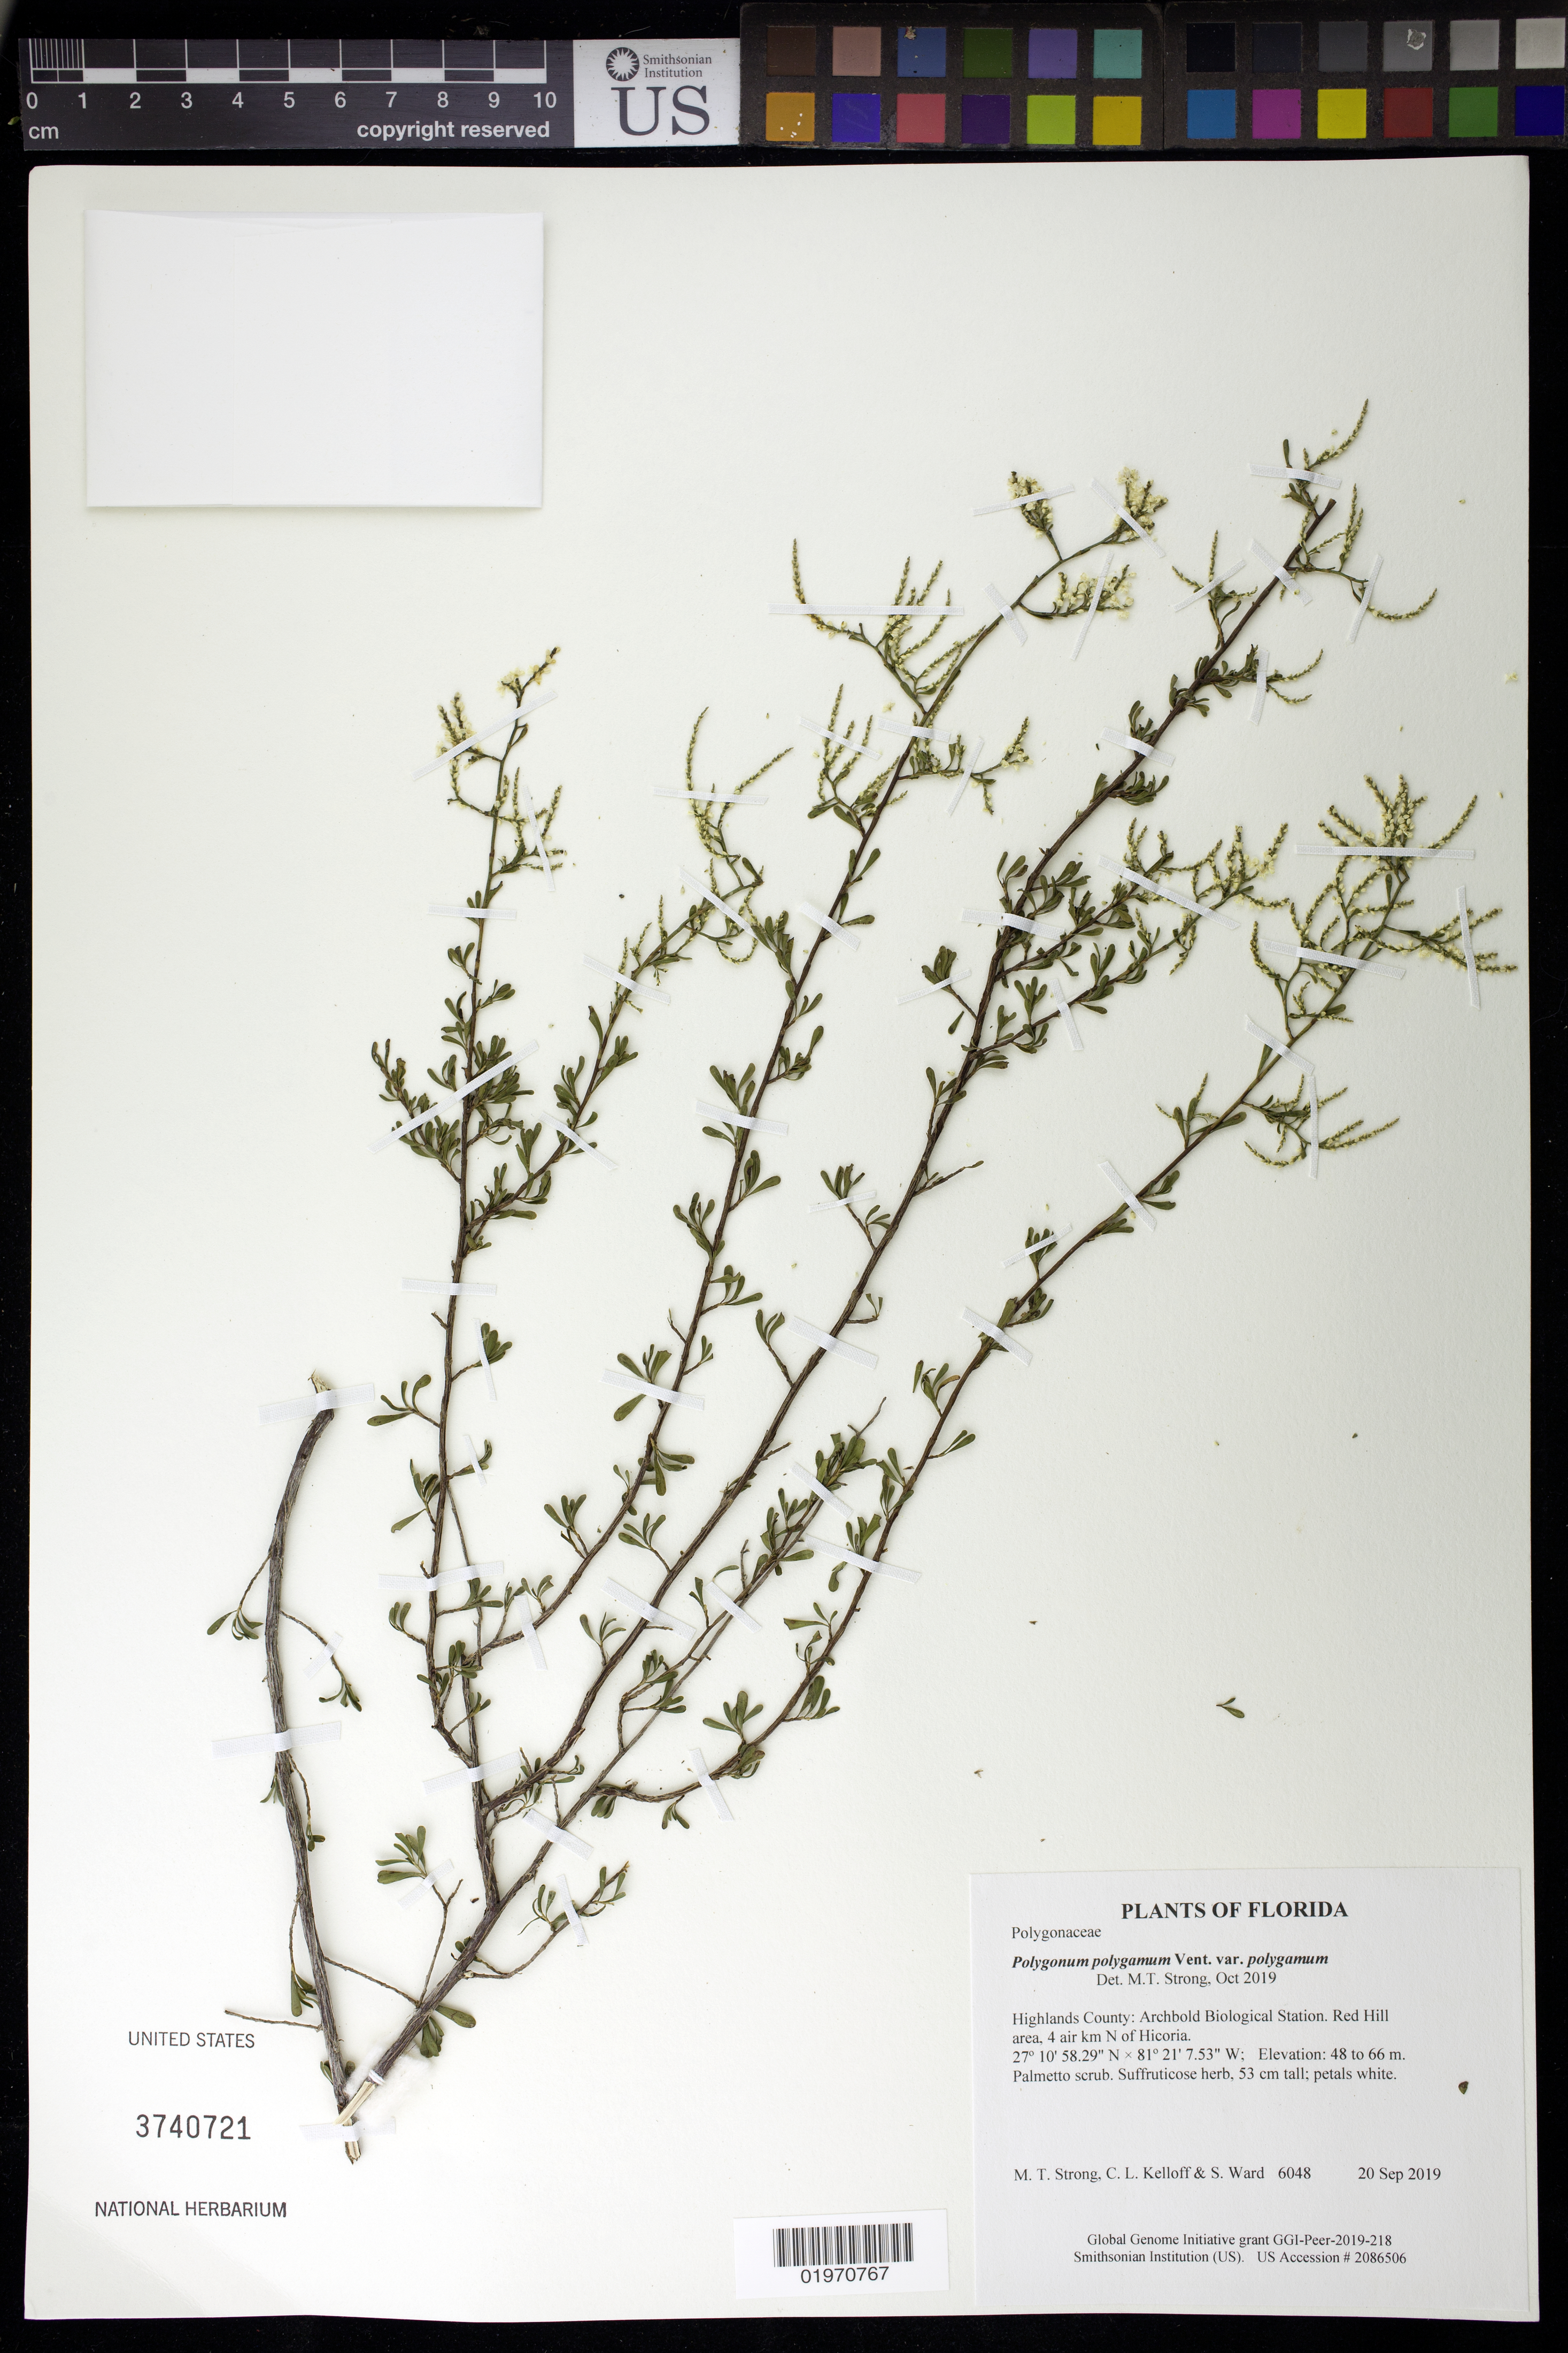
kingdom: Plantae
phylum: Tracheophyta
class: Magnoliopsida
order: Caryophyllales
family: Polygonaceae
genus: Polygonum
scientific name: Polygonum polygamum Vent. var. polygamum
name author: Vent.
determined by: Strong, Mark T., (BOT), Smithsonian Institution - National Museum of Natural History (UNITED STATES)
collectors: M. T. Strong, C. L. Kelloff & S. Ward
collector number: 6048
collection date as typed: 20 Sep 2019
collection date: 2019-09-20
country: United States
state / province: Florida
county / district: Highlands County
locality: Archbold Biological Station. Red Hill area, 4 air km N of Hicoria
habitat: Palmetto scrub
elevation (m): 48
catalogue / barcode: US 3740721